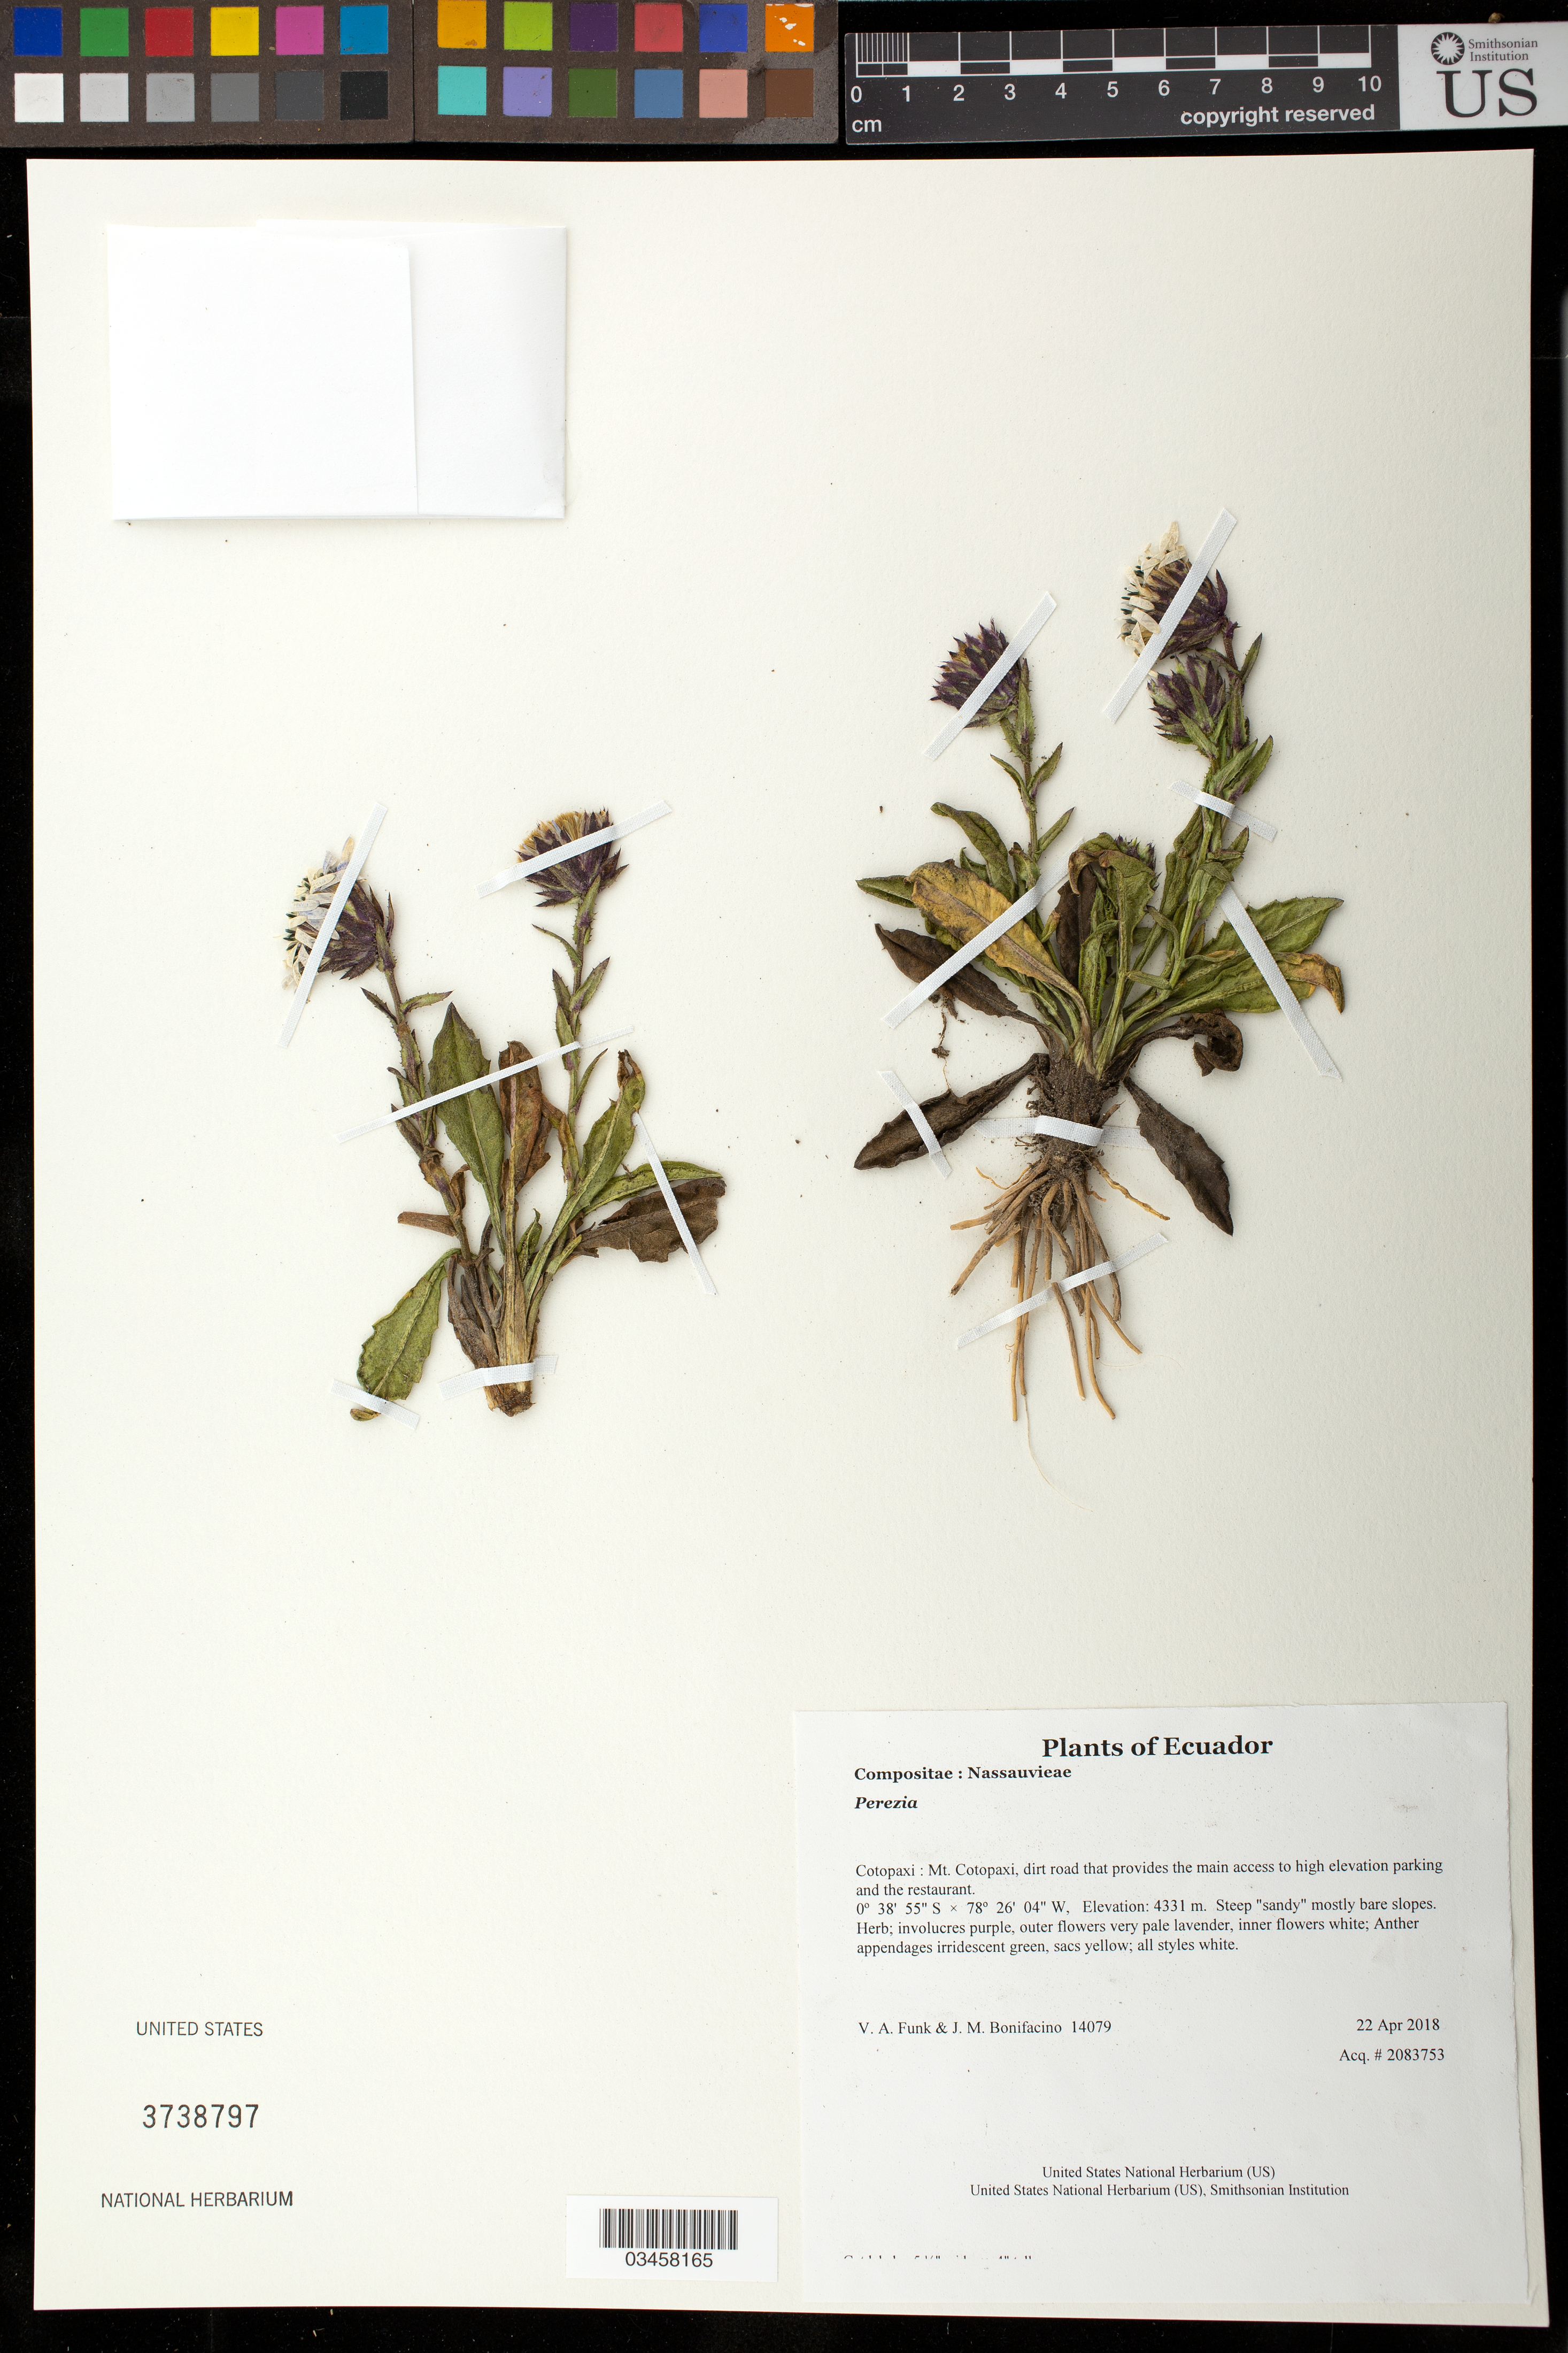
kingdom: Plantae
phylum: Tracheophyta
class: Magnoliopsida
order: Asterales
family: Asteraceae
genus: Perezia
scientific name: Perezia sp.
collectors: V. Funk & M. Bonifacino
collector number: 14079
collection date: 2018-04-22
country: Ecuador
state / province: Cotopaxi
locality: Mt. Cotopaxi, dirt road that provides the main access to high elevation parking and the restaurant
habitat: Steep "sandy" mostly bare slopes.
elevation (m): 4331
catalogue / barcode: US 3738797